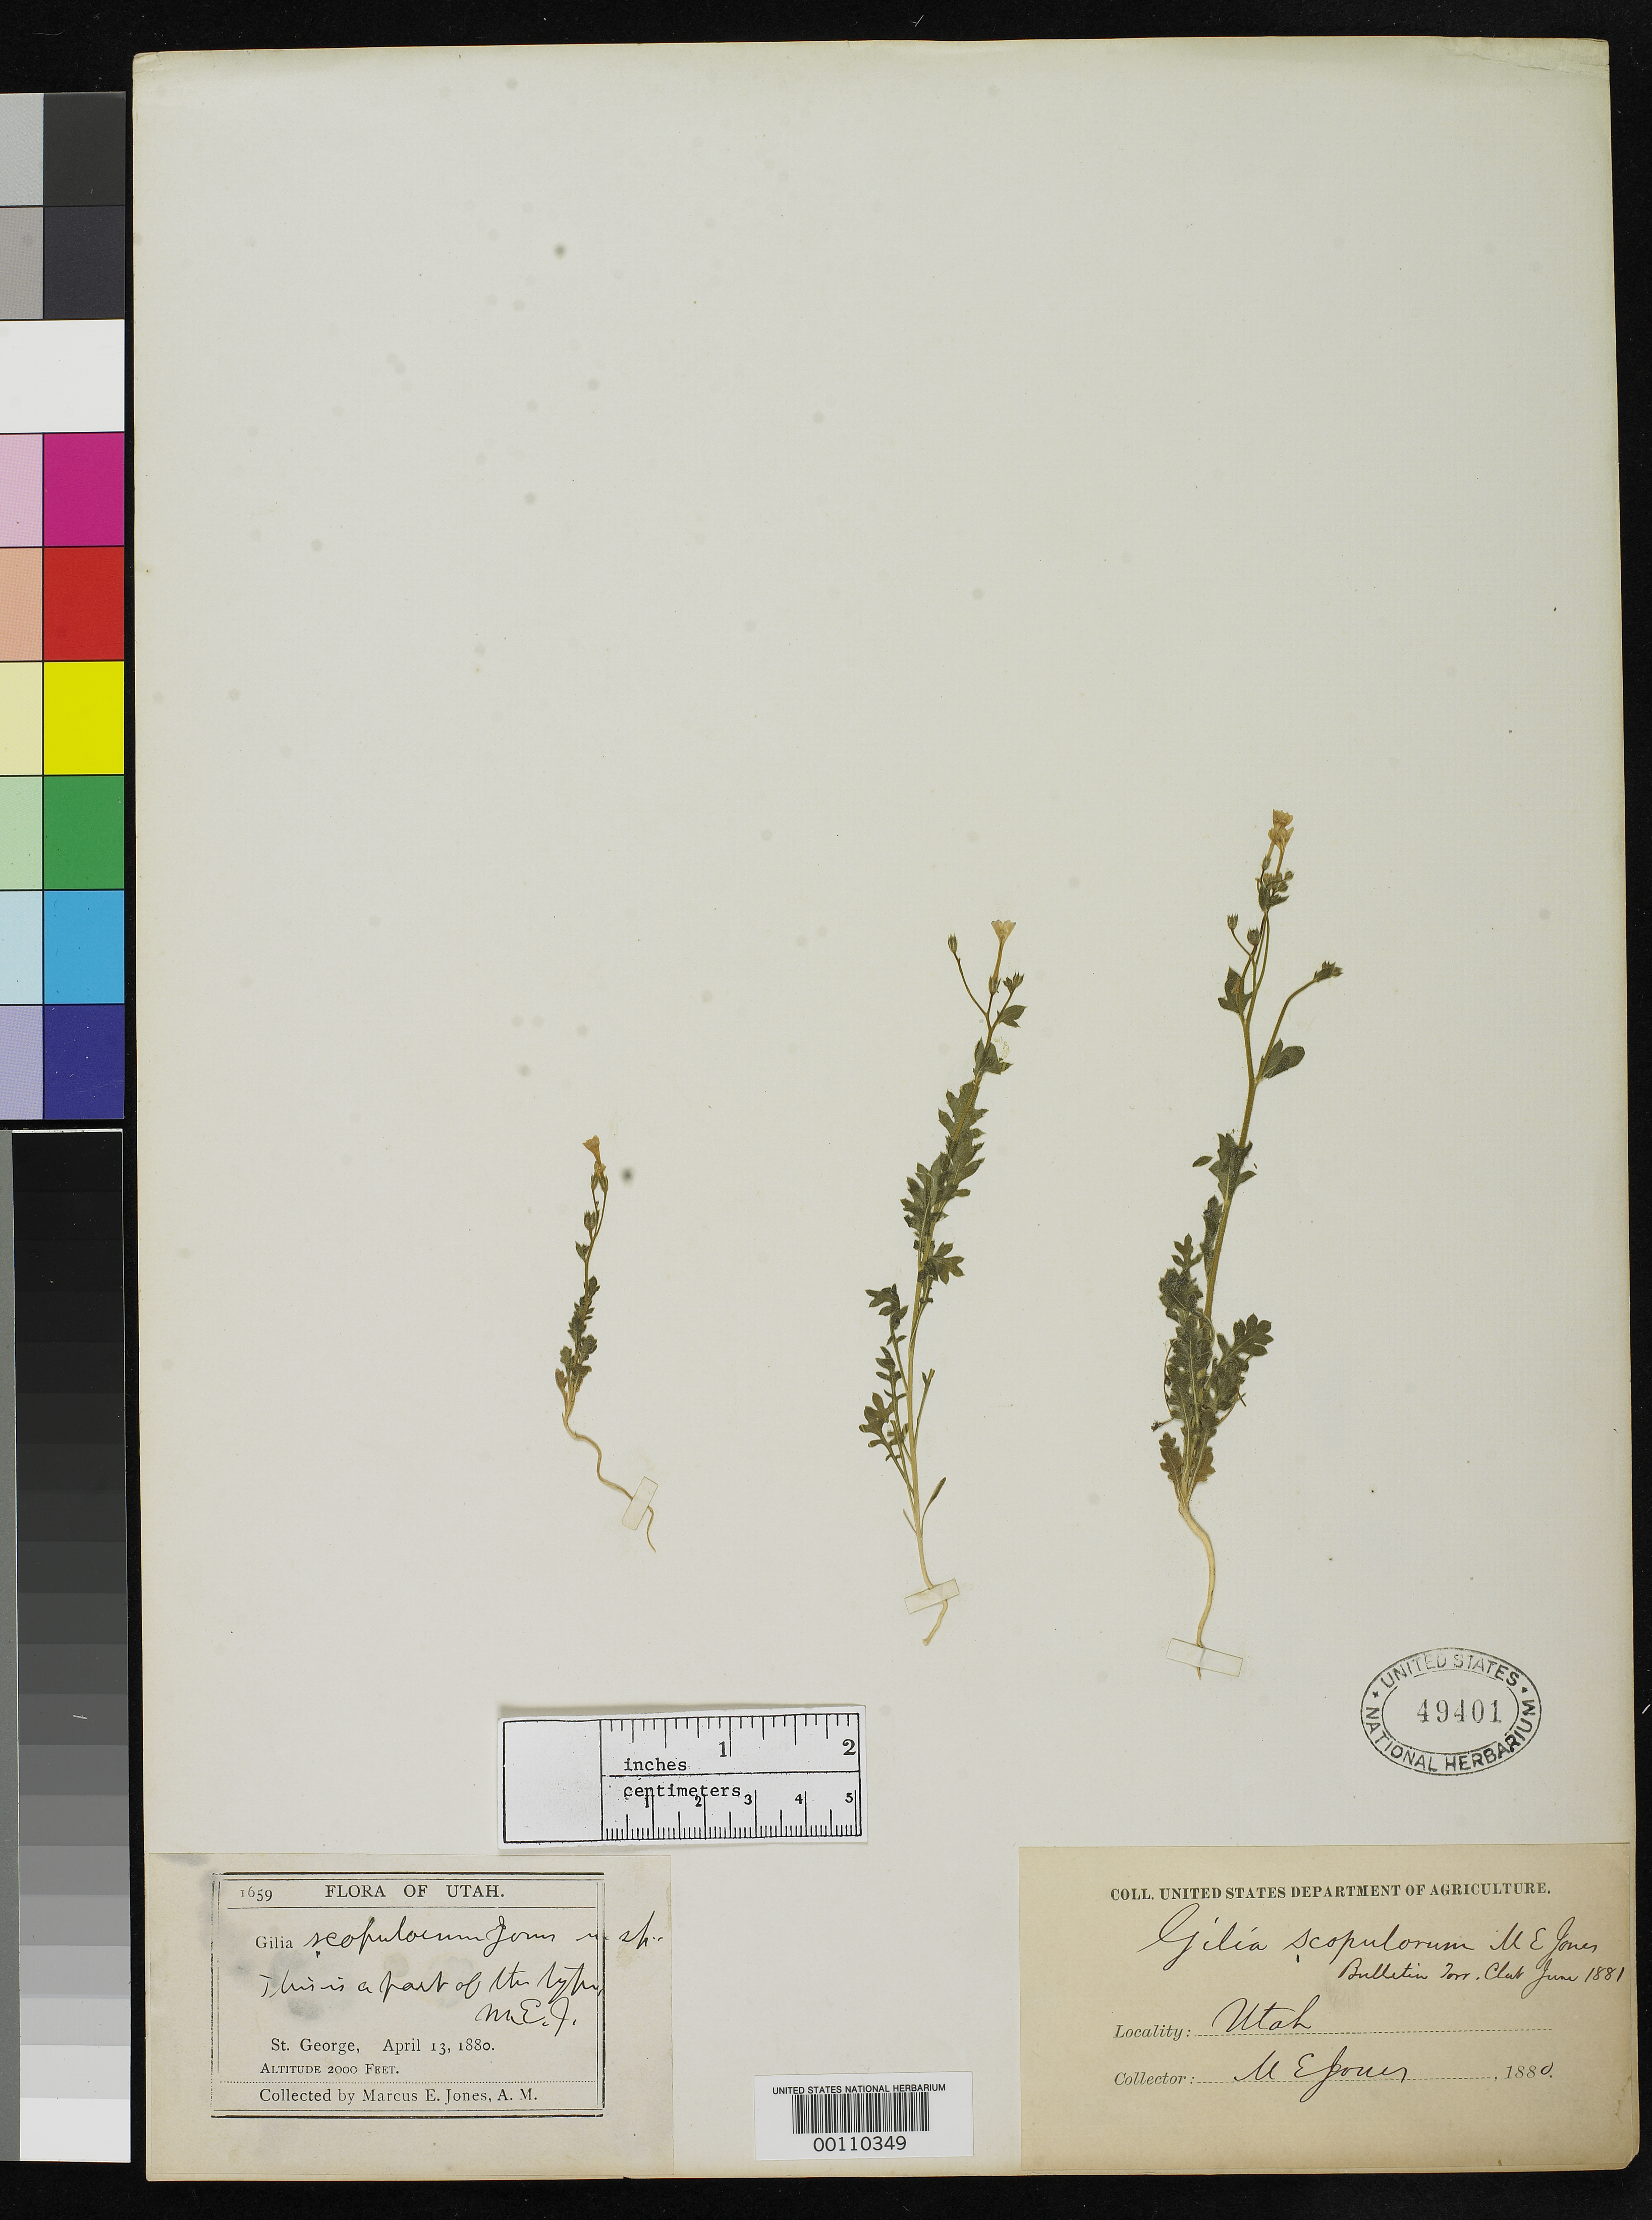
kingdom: Plantae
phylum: Tracheophyta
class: Magnoliopsida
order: Ericales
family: Polemoniaceae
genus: Gilia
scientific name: Gilia scopulorum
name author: M.E. Jones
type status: Type Collection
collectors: M. E. Jones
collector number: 1659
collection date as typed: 13 Apr 1880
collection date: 1880-04-13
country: United States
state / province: Utah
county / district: Washington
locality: St. George.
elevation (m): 610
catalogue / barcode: US 49401